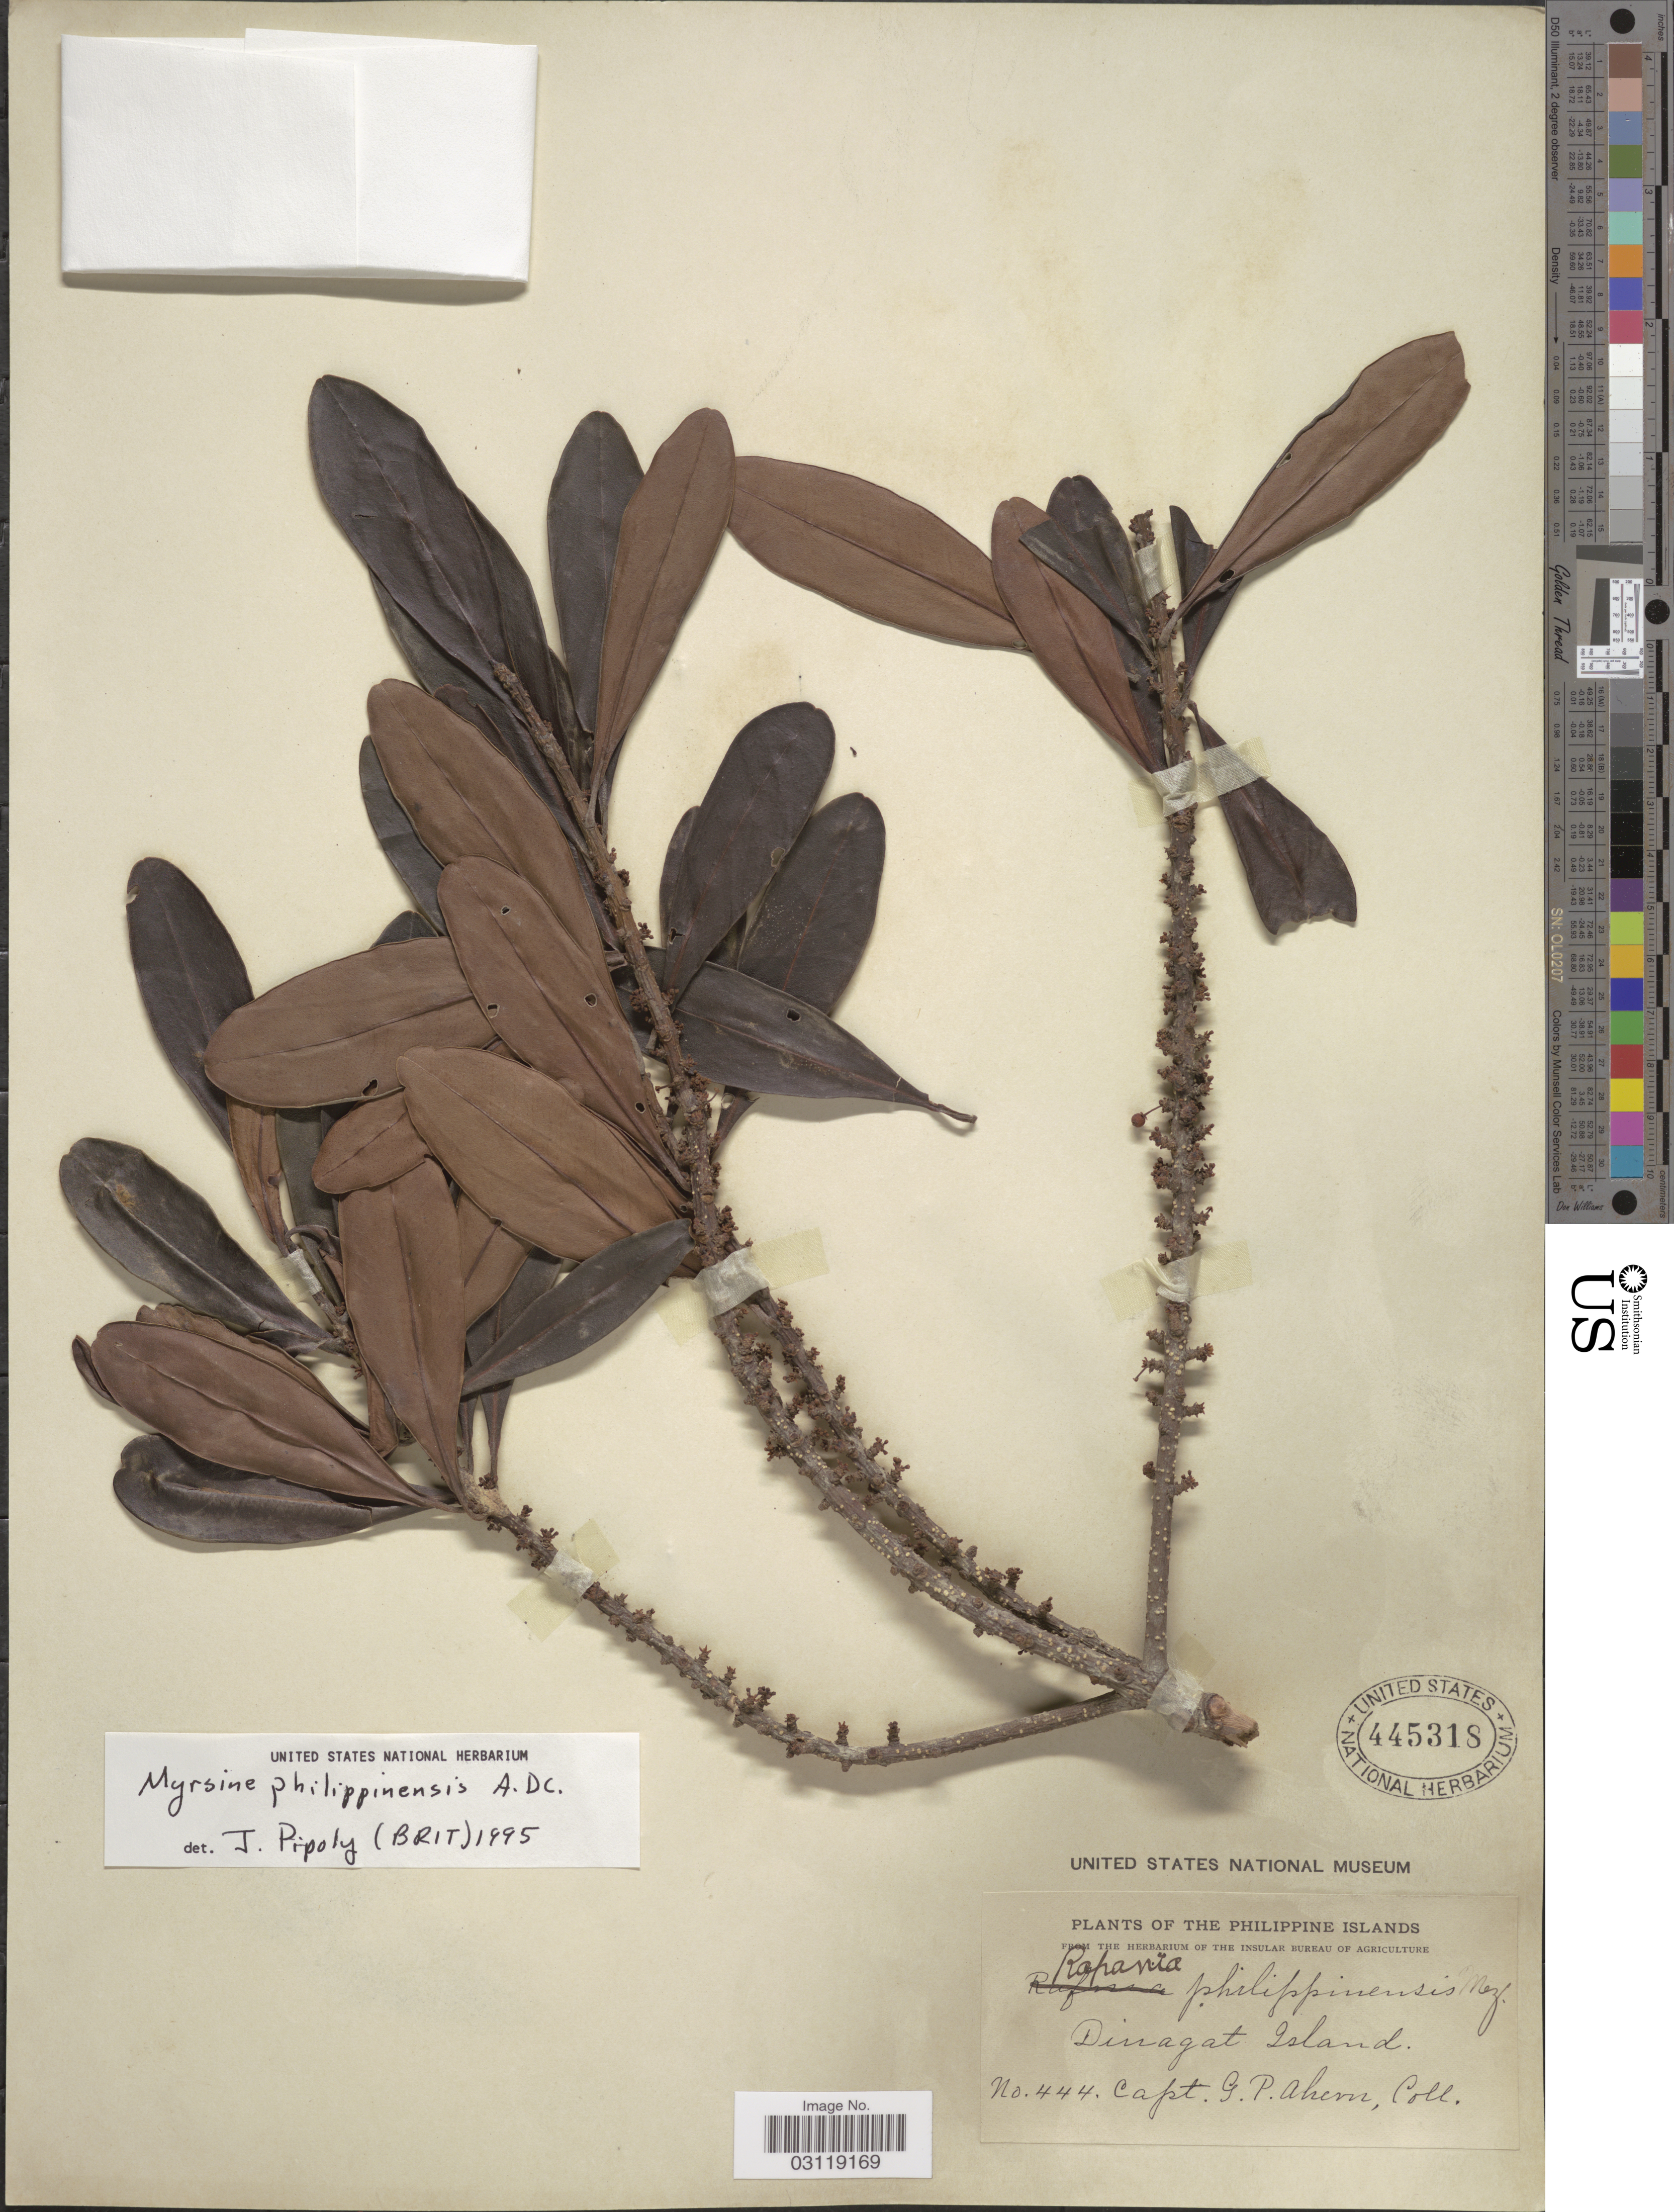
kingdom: Plantae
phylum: Tracheophyta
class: Magnoliopsida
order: Ericales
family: Primulaceae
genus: Rapanea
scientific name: Rapanea philippinensis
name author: (A. DC.) Mez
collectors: G. Ahern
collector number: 444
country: Philippines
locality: Dinagat Island.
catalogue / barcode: US 445318